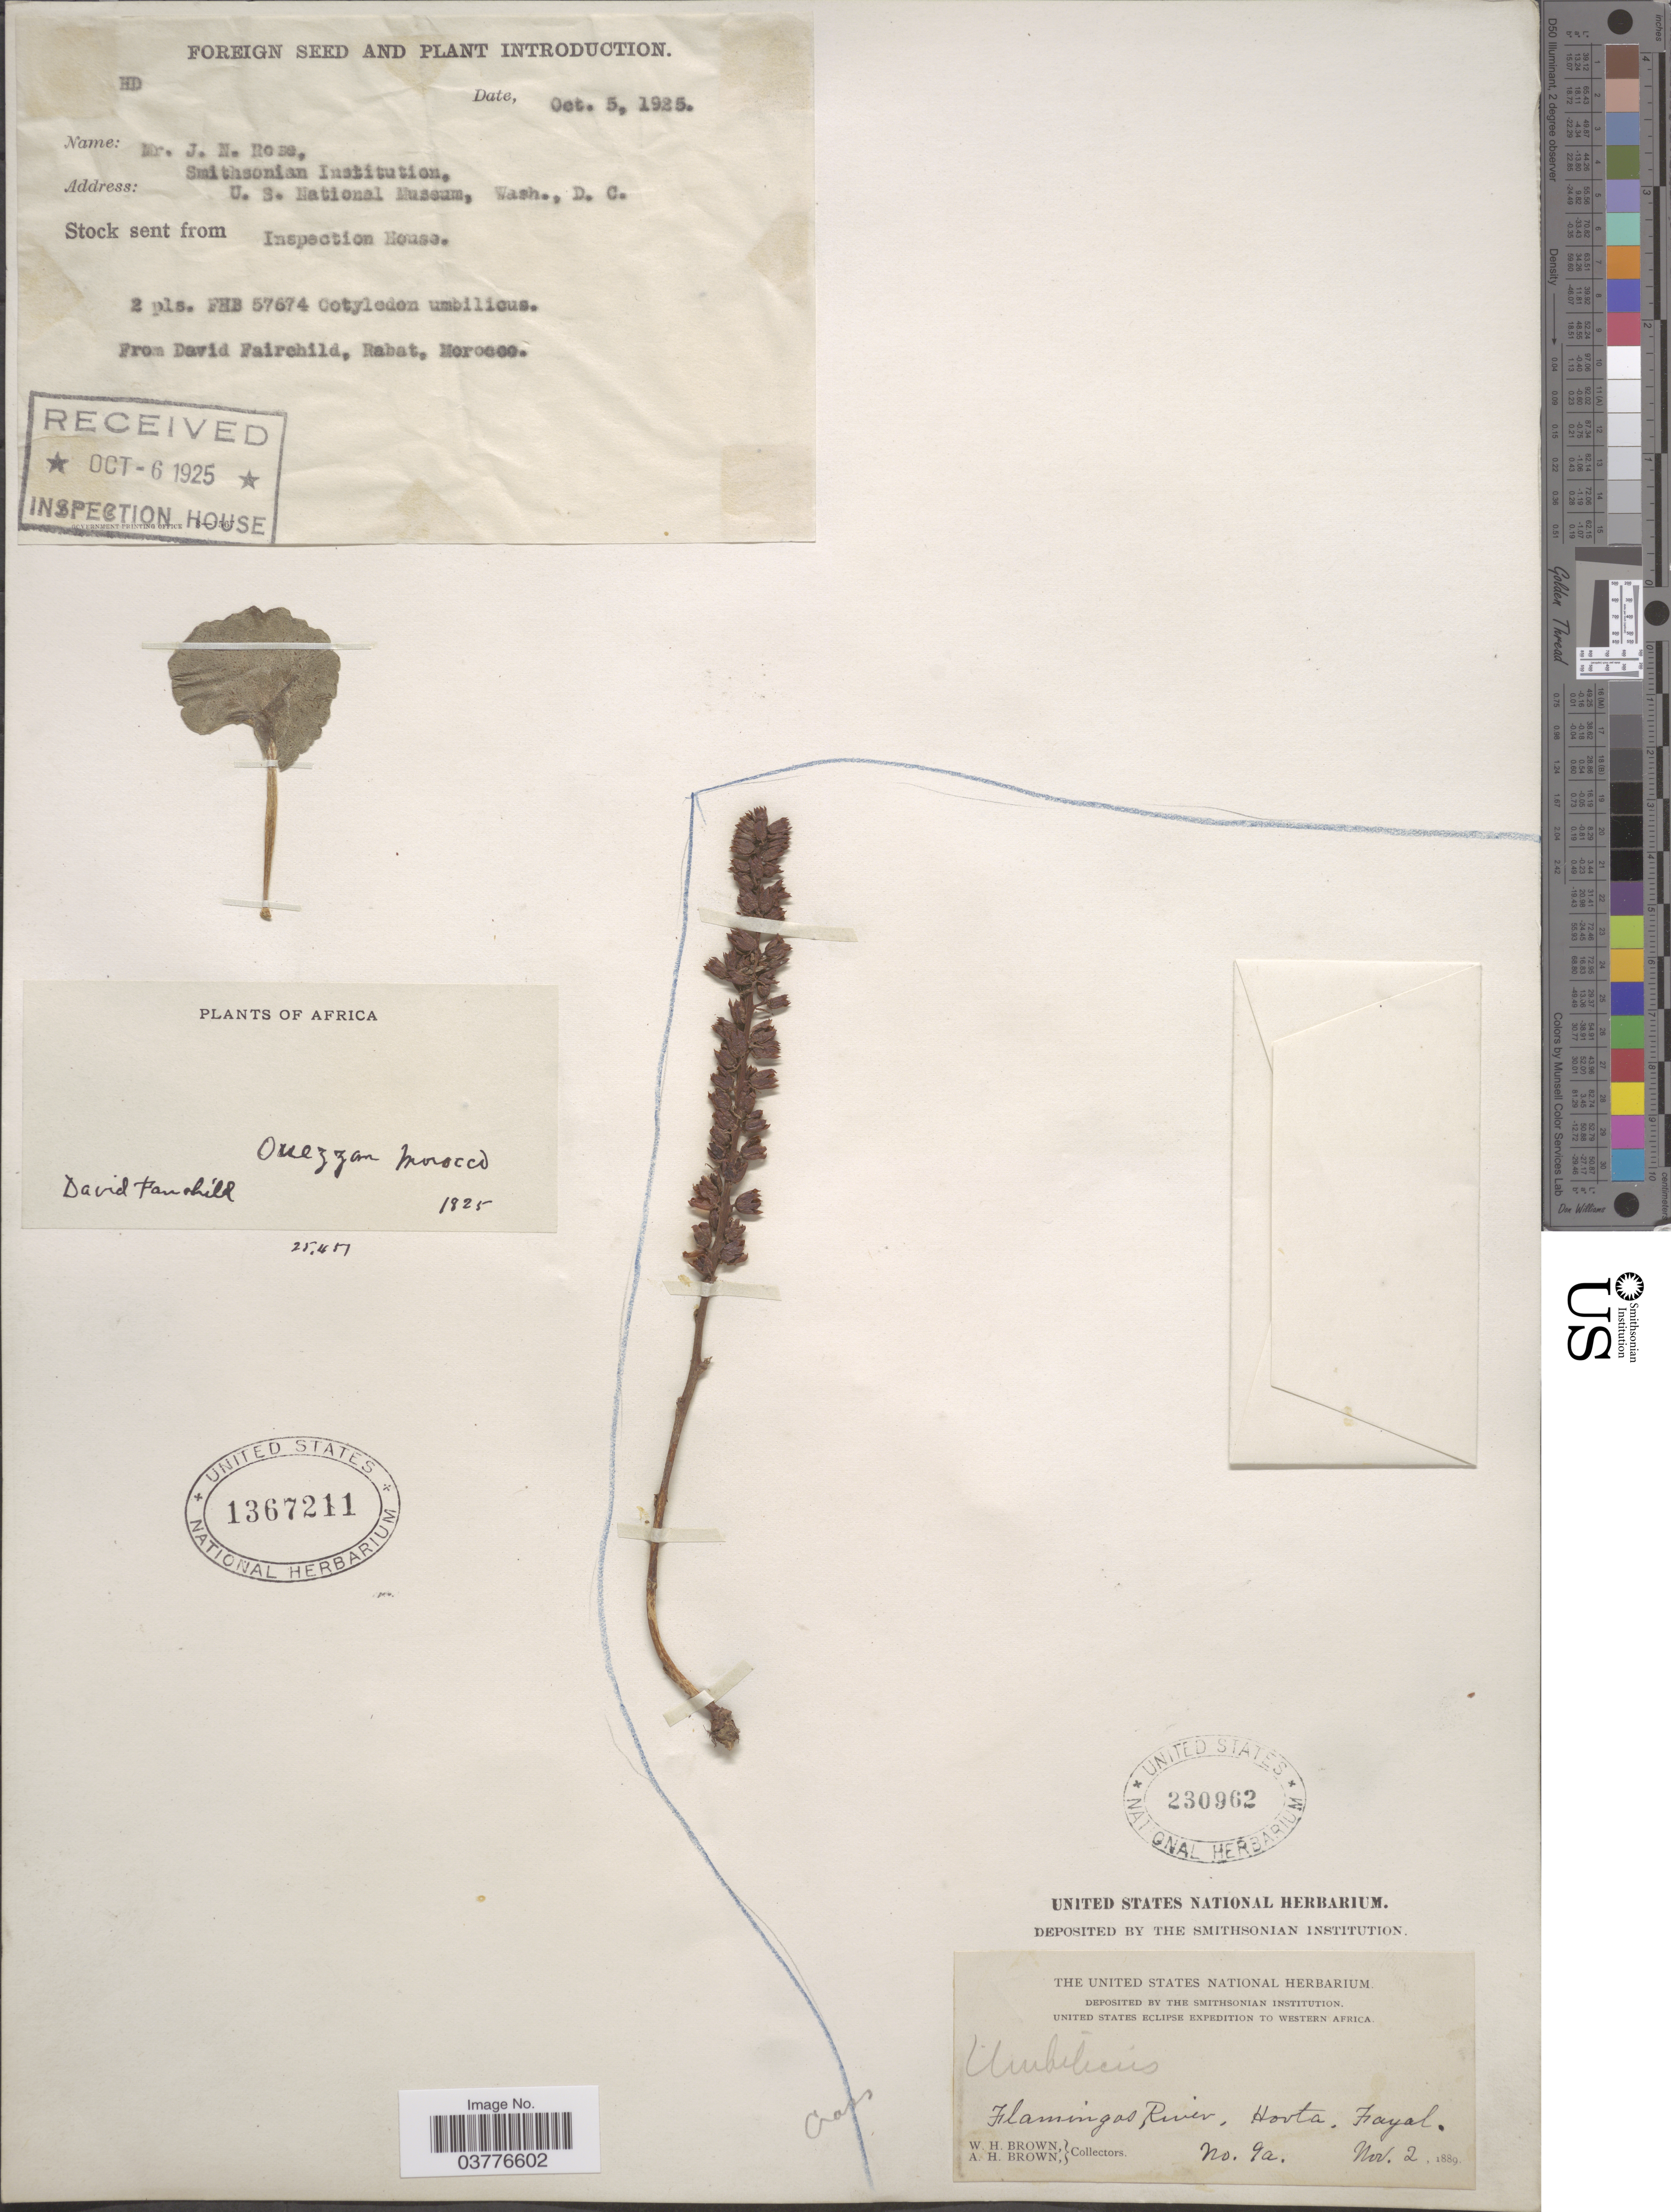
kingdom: Plantae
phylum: Tracheophyta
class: Magnoliopsida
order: Saxifragales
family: Crassulaceae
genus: Crassula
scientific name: Crassula sp.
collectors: D. Fairchild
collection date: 1825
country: Morocco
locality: Onezza.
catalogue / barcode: US 1367211